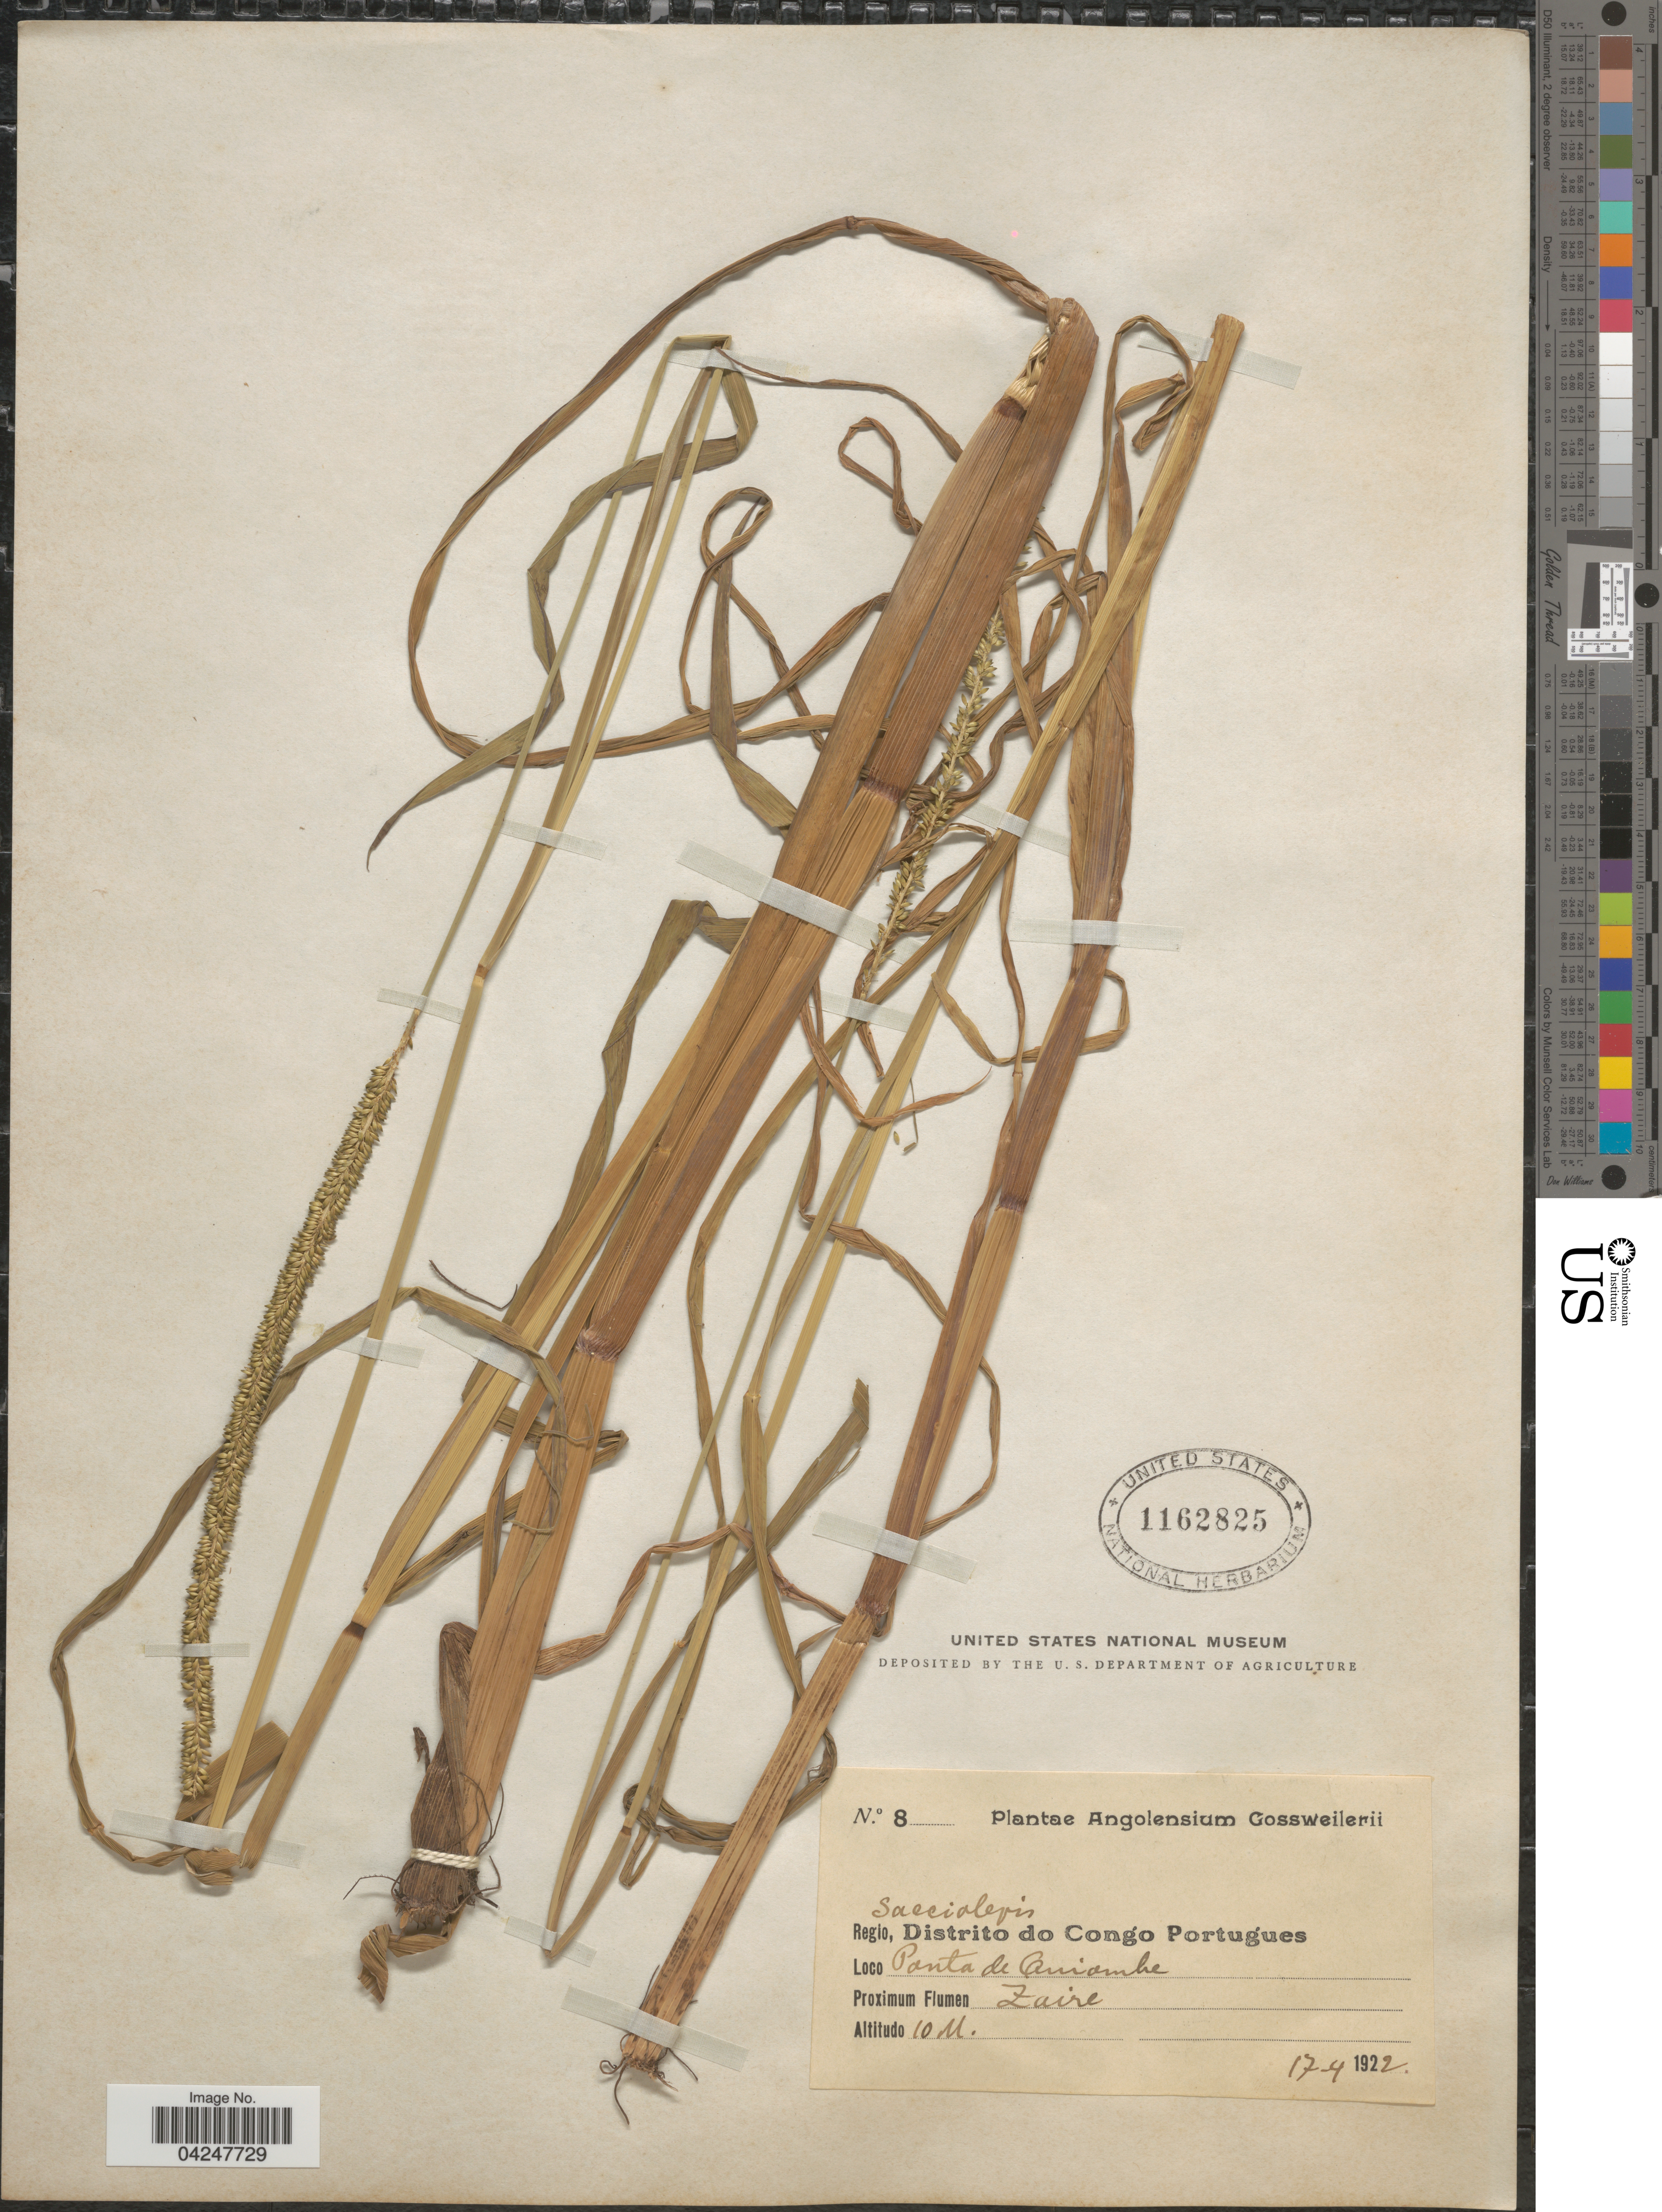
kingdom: Plantae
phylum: Tracheophyta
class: Liliopsida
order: Poales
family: Poaceae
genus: Sacciolepis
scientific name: Sacciolepis sp.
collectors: Gossweiler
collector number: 8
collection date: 1922-04-17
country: Angola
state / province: Zaire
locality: Regio, Distrito do Congo Portugues. Panta de Cariamba. Proximum Flumen Zaire.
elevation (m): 10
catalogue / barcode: US 1162825